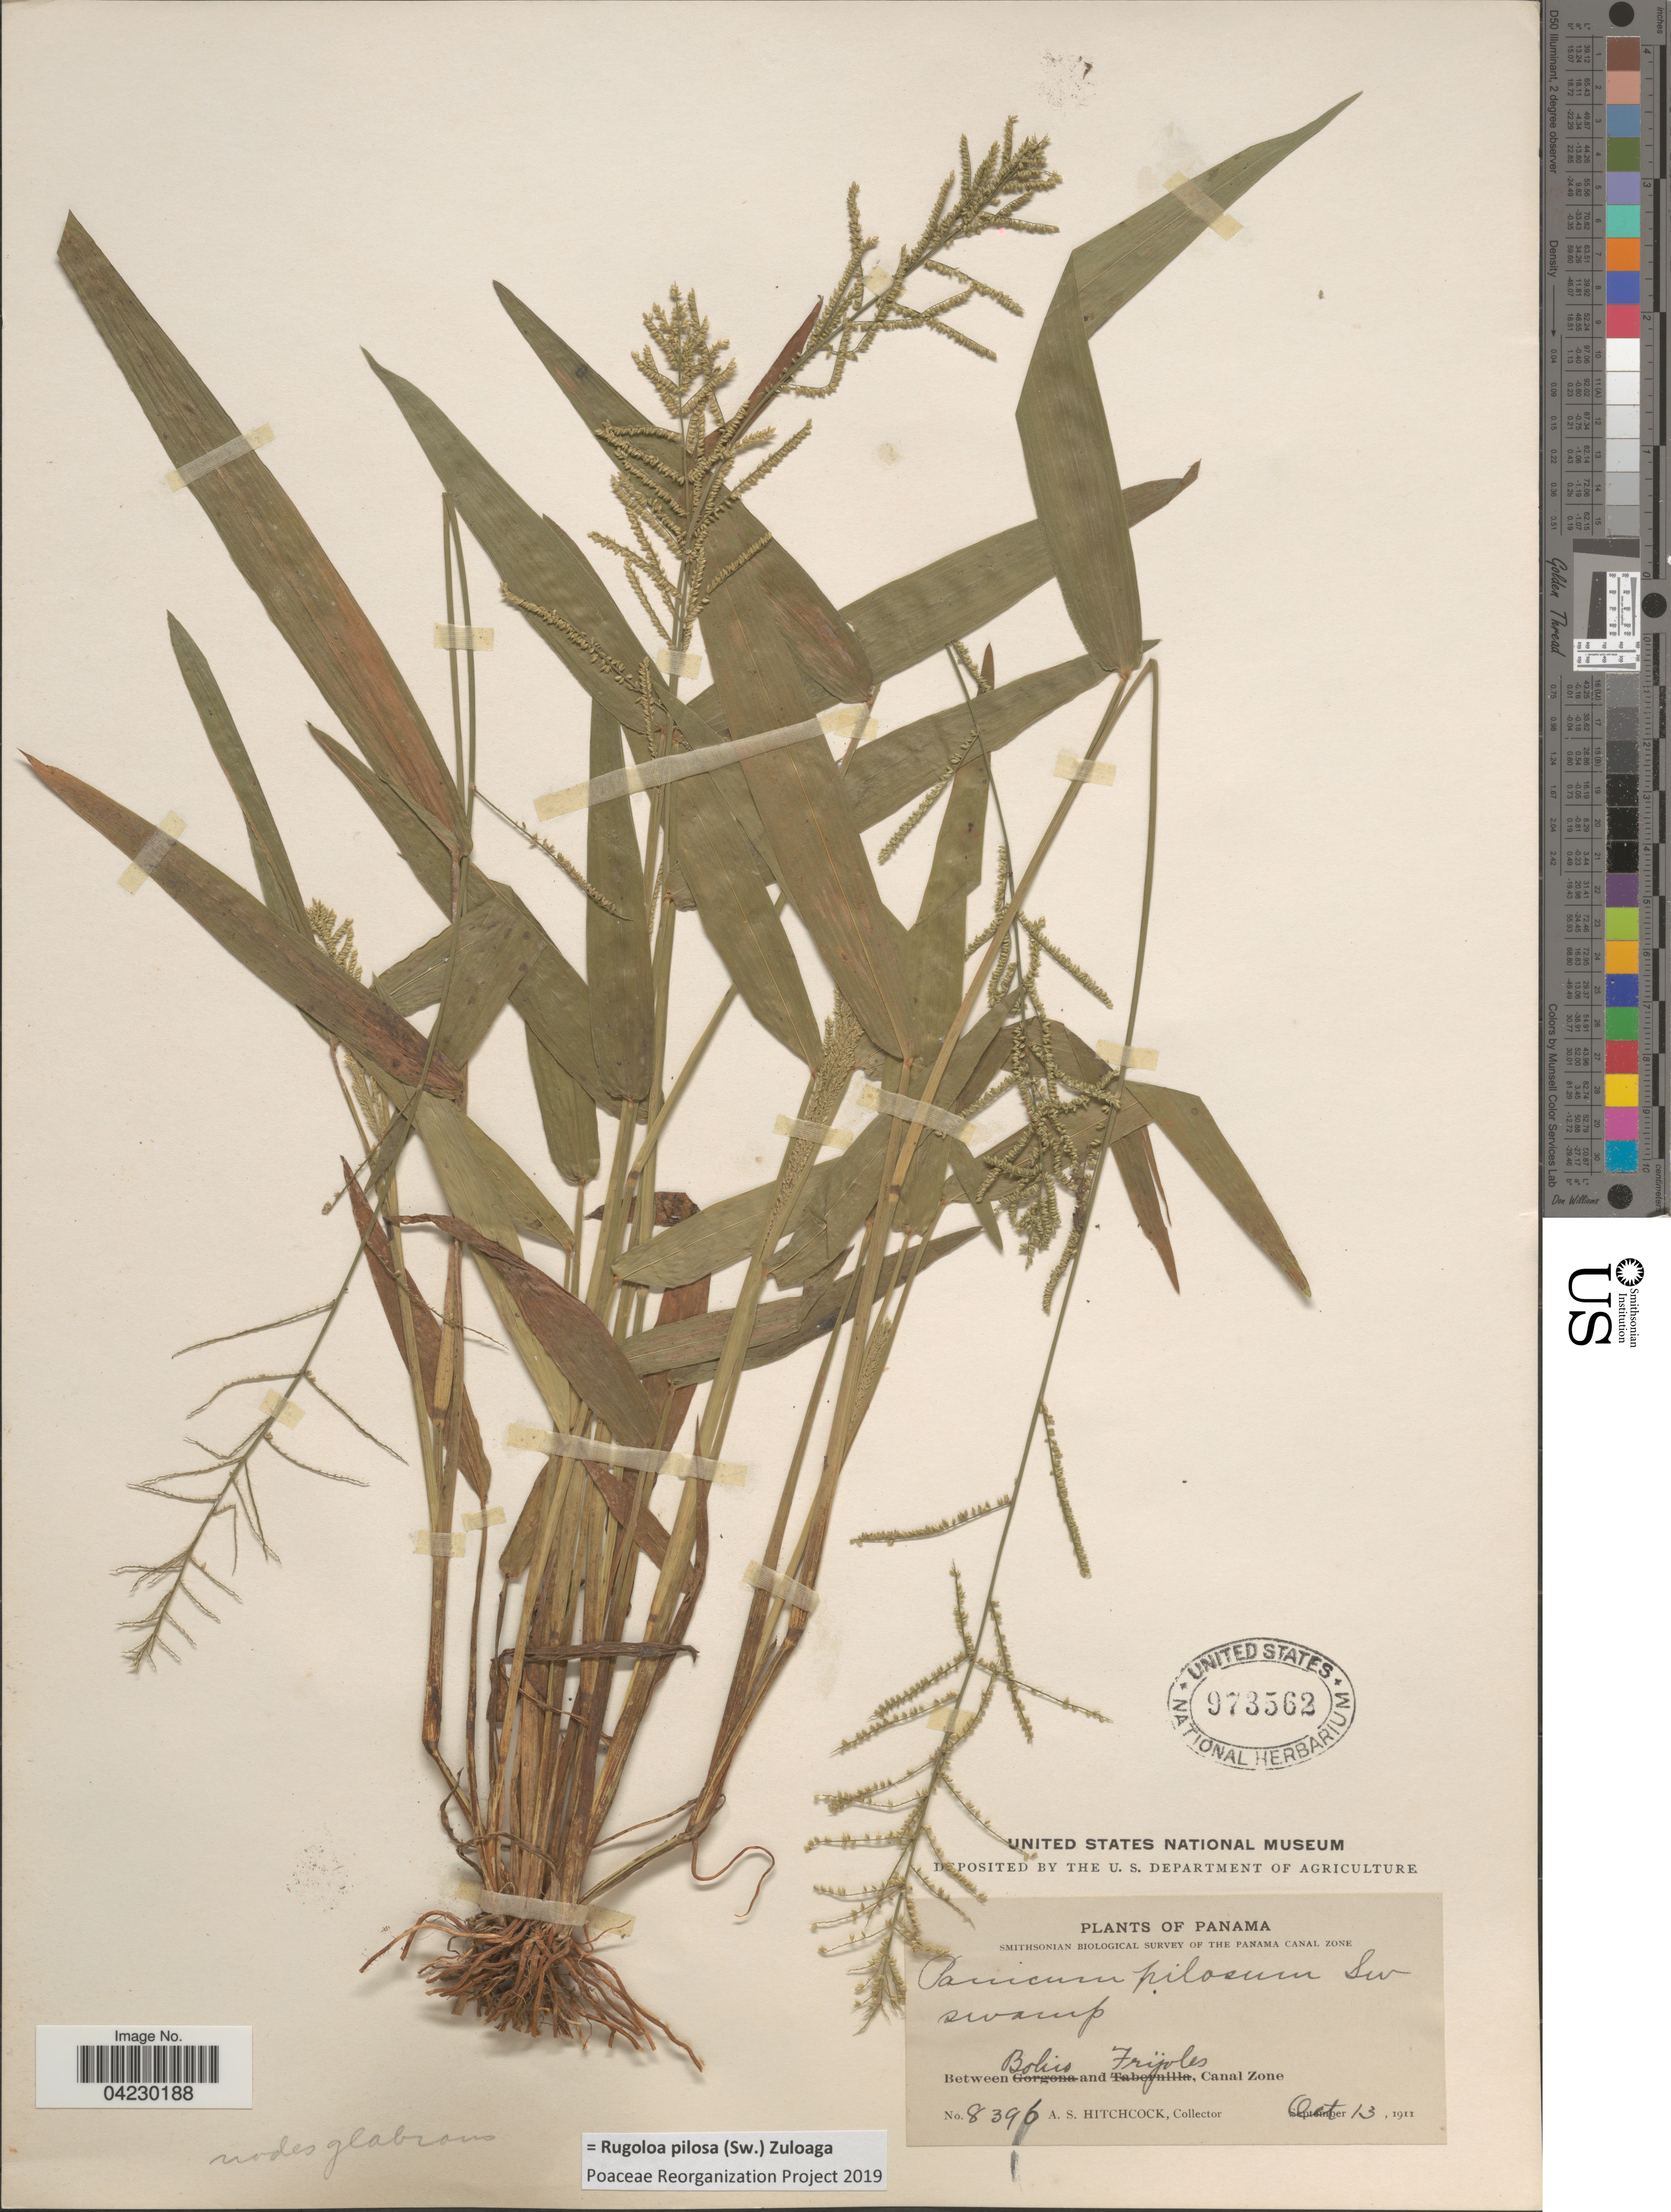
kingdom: Plantae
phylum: Tracheophyta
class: Liliopsida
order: Poales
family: Poaceae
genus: Rugoloa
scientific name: Rugoloa pilosa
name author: (Sw.) Zuloaga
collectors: A. S. Hitchcock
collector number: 8396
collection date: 1911-10-13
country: Panama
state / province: Colón / Panamá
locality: Smithsonian Biological Survey of the Panama Canal Zone. Between Boliro and Frijoles, Canal Zone.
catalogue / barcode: US 973562